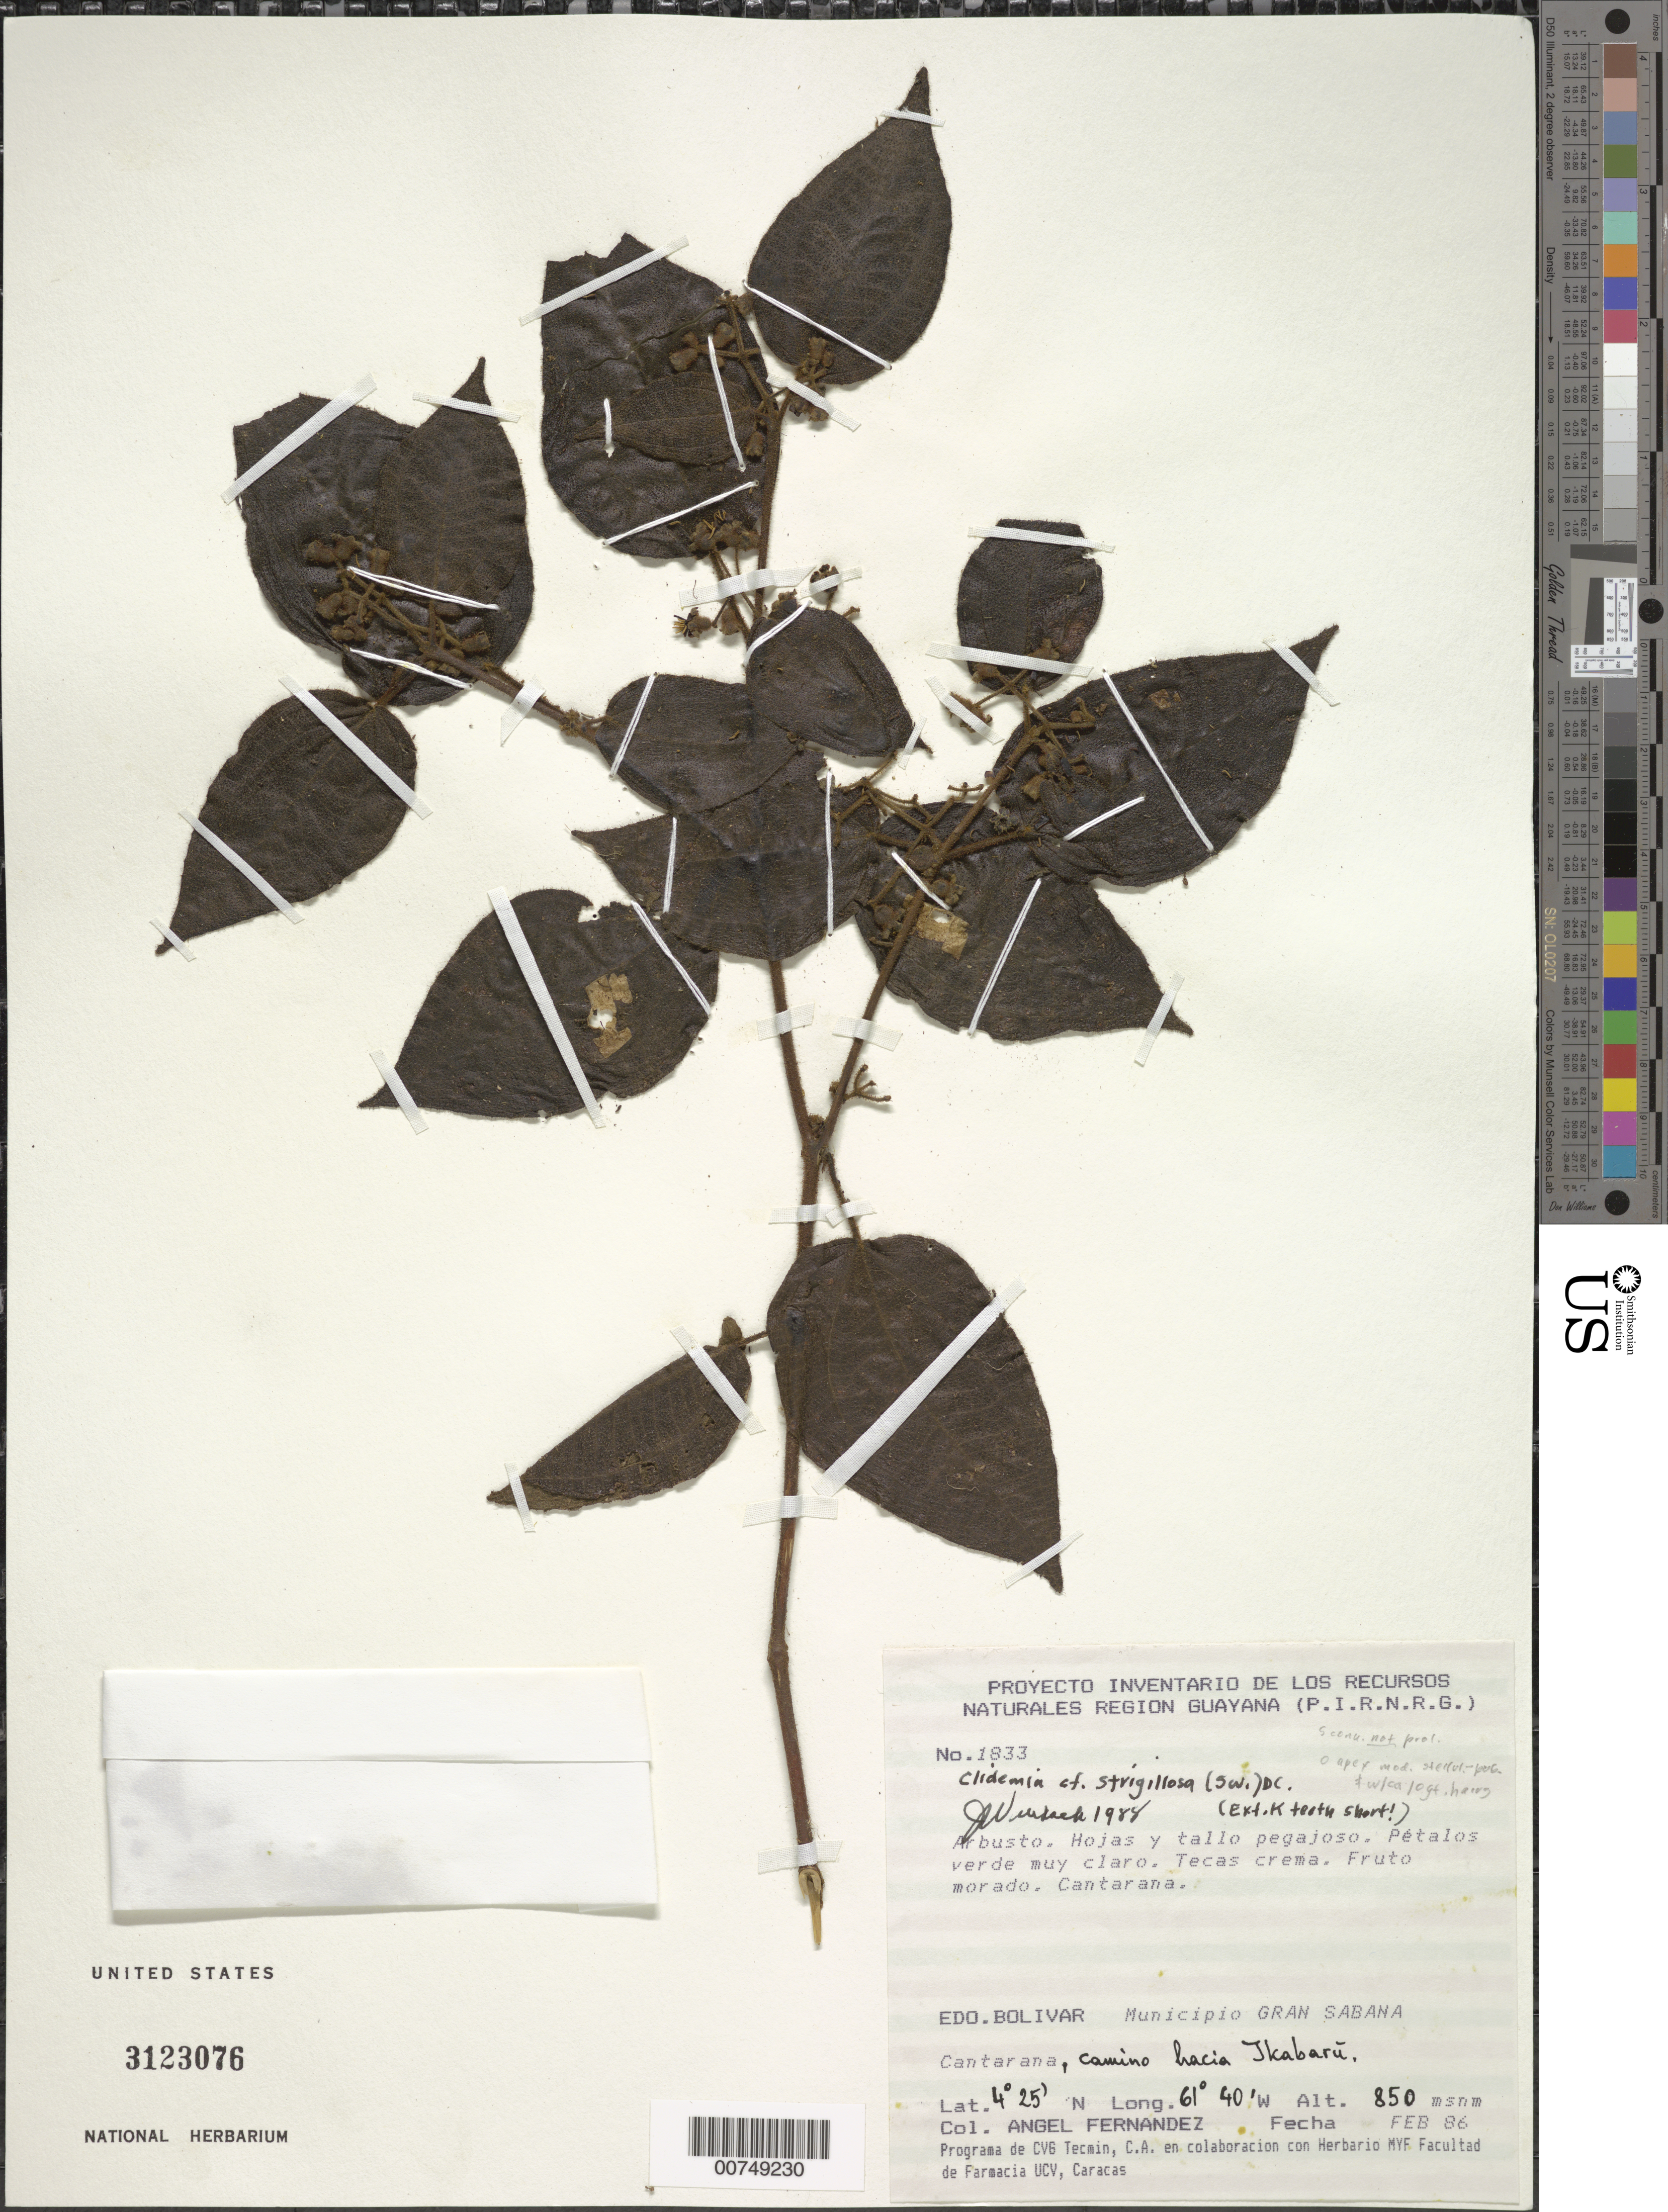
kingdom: Plantae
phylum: Tracheophyta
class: Magnoliopsida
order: Myrtales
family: Melastomataceae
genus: Clidemia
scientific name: Clidemia strigillosa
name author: (Sw.) DC.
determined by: Wurdack, John J., (US), US (UNITED STATES)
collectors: A. Fernández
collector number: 1833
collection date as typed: Feb-86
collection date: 1986-02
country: Venezuela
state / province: Bolívar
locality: Mun. Gran Sabana, Cantarana, camino hacia Icabarú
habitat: Cantarana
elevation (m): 850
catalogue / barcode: US 3123076